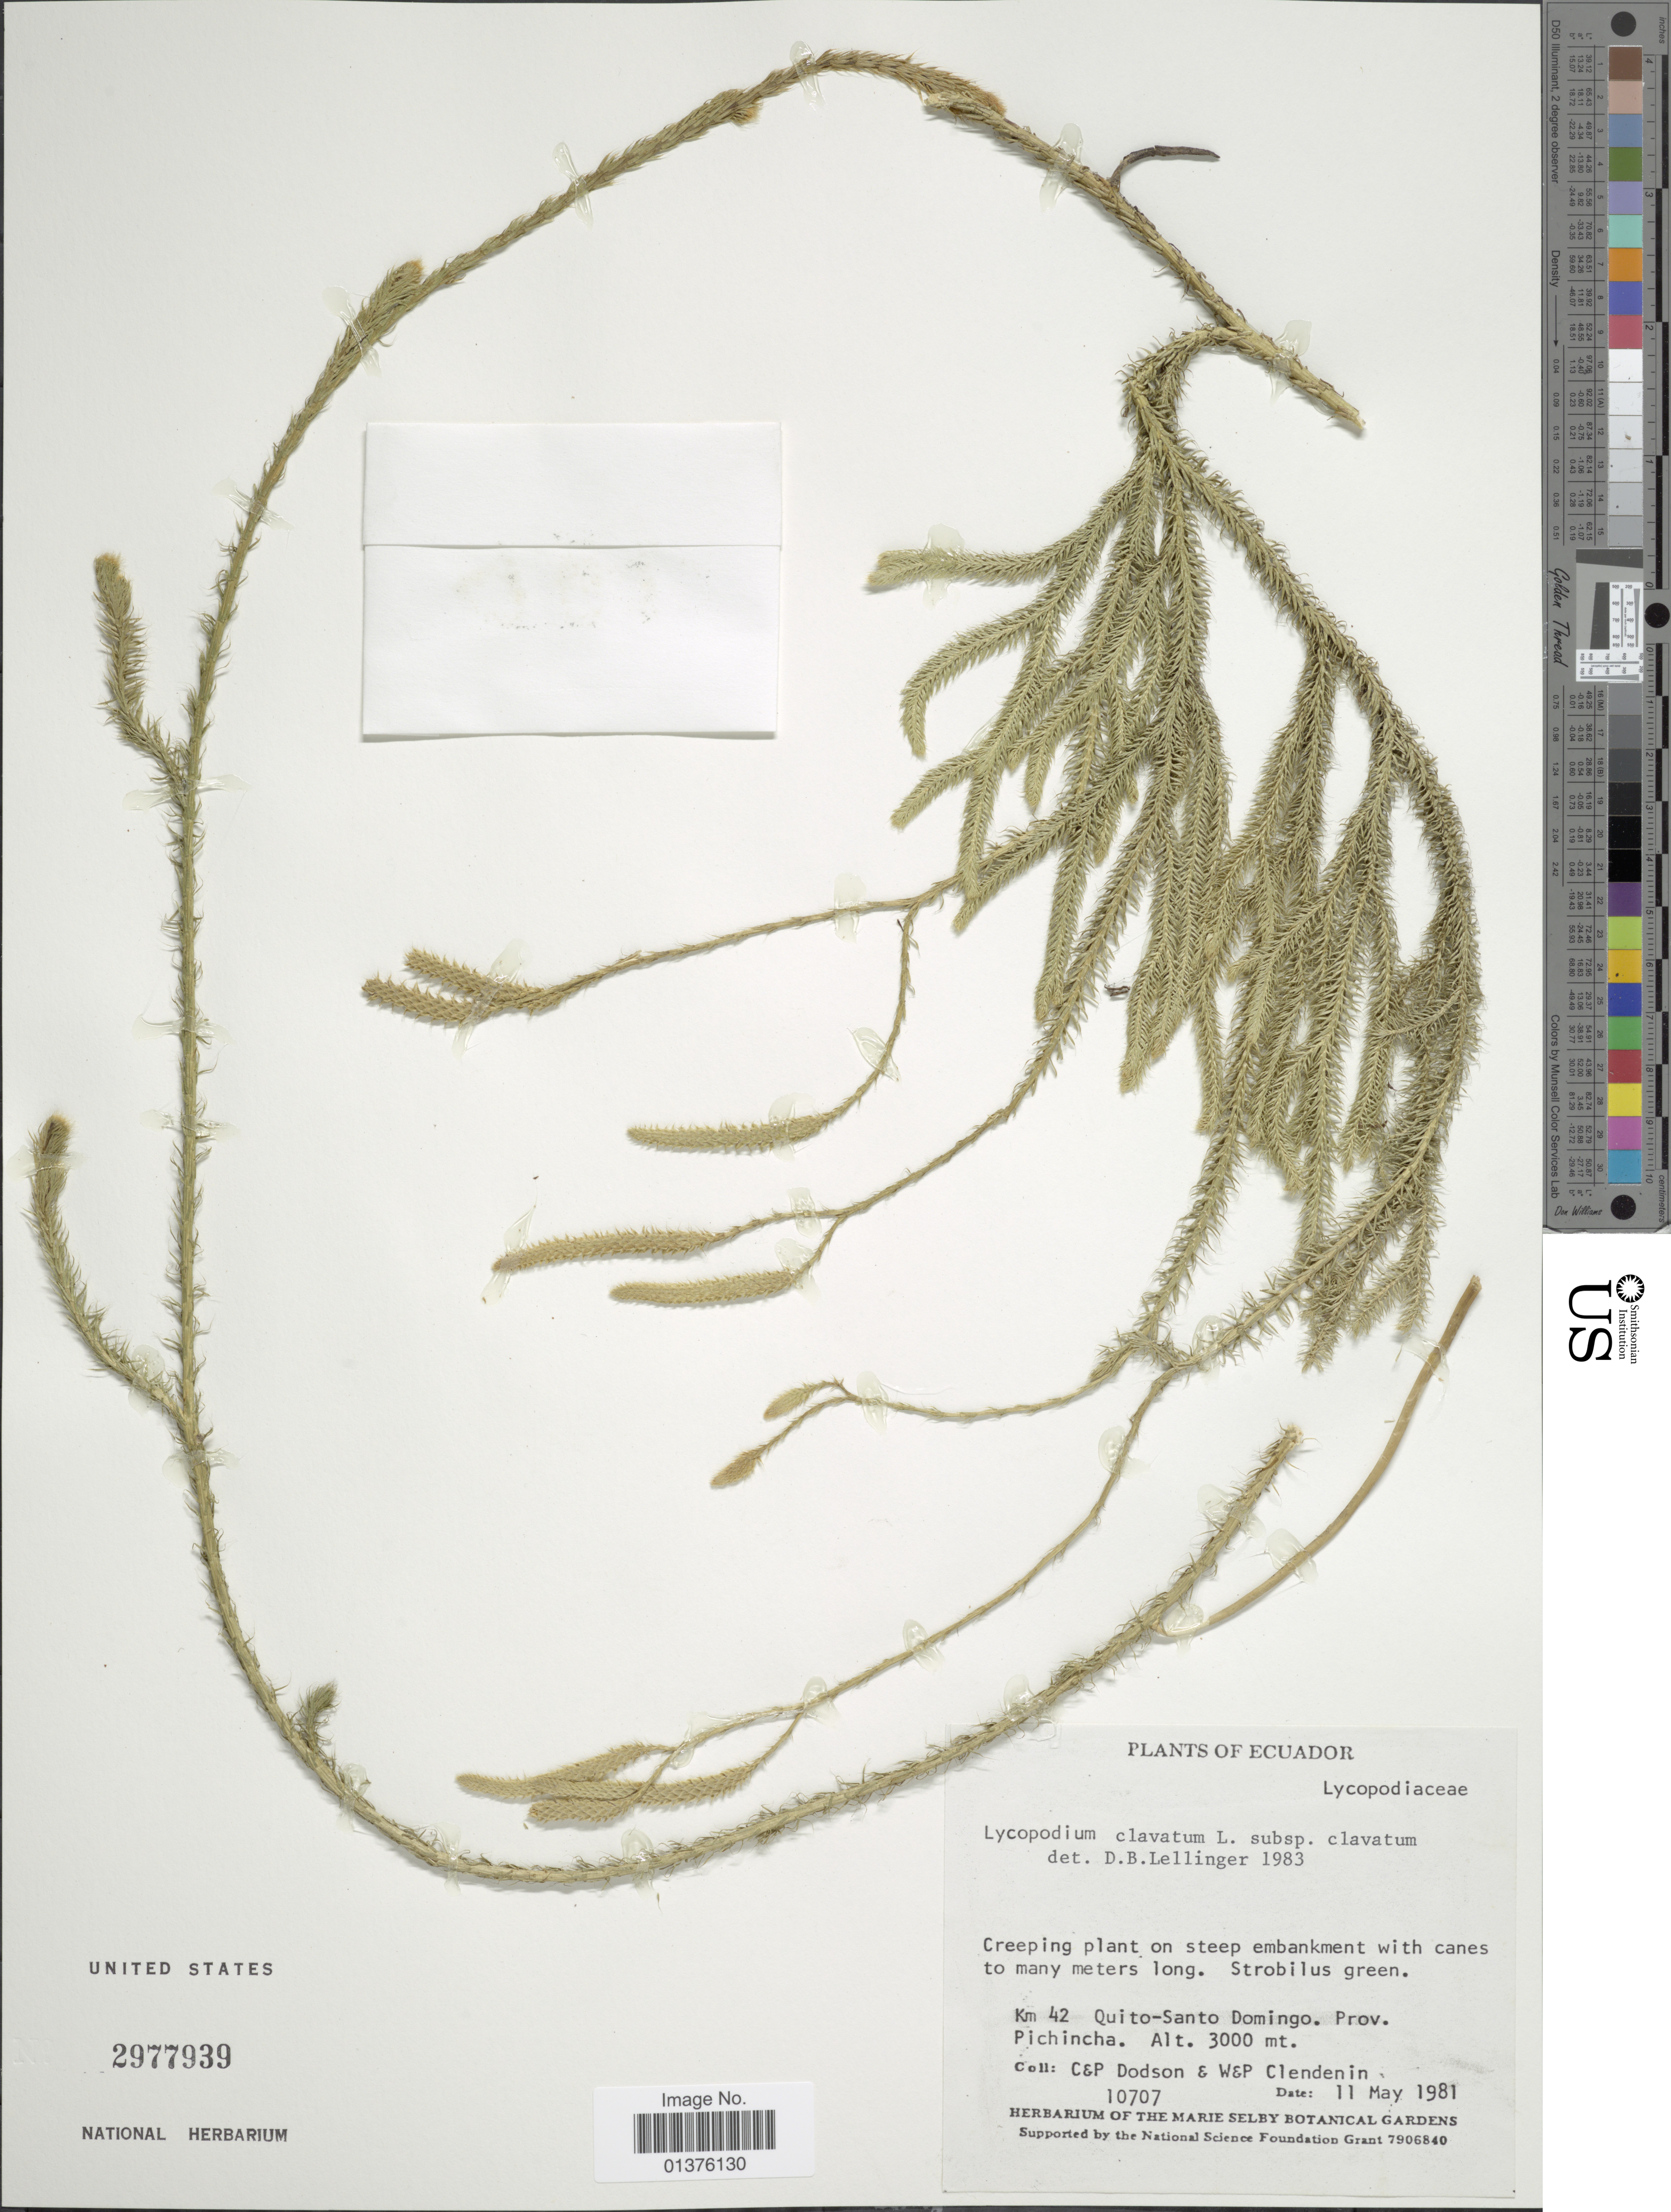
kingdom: Plantae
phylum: Tracheophyta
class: Lycopodiopsida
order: Lycopodiales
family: Lycopodiaceae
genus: Lycopodium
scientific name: Lycopodium clavatum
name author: L.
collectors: C. Dodson, P. M. Dodson, W. Clendenin & P. Clendenin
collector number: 10707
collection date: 1981-05-11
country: Ecuador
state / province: Pichincha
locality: Km 42 Quito-Santo Domingo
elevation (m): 3000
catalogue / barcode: US 2977939